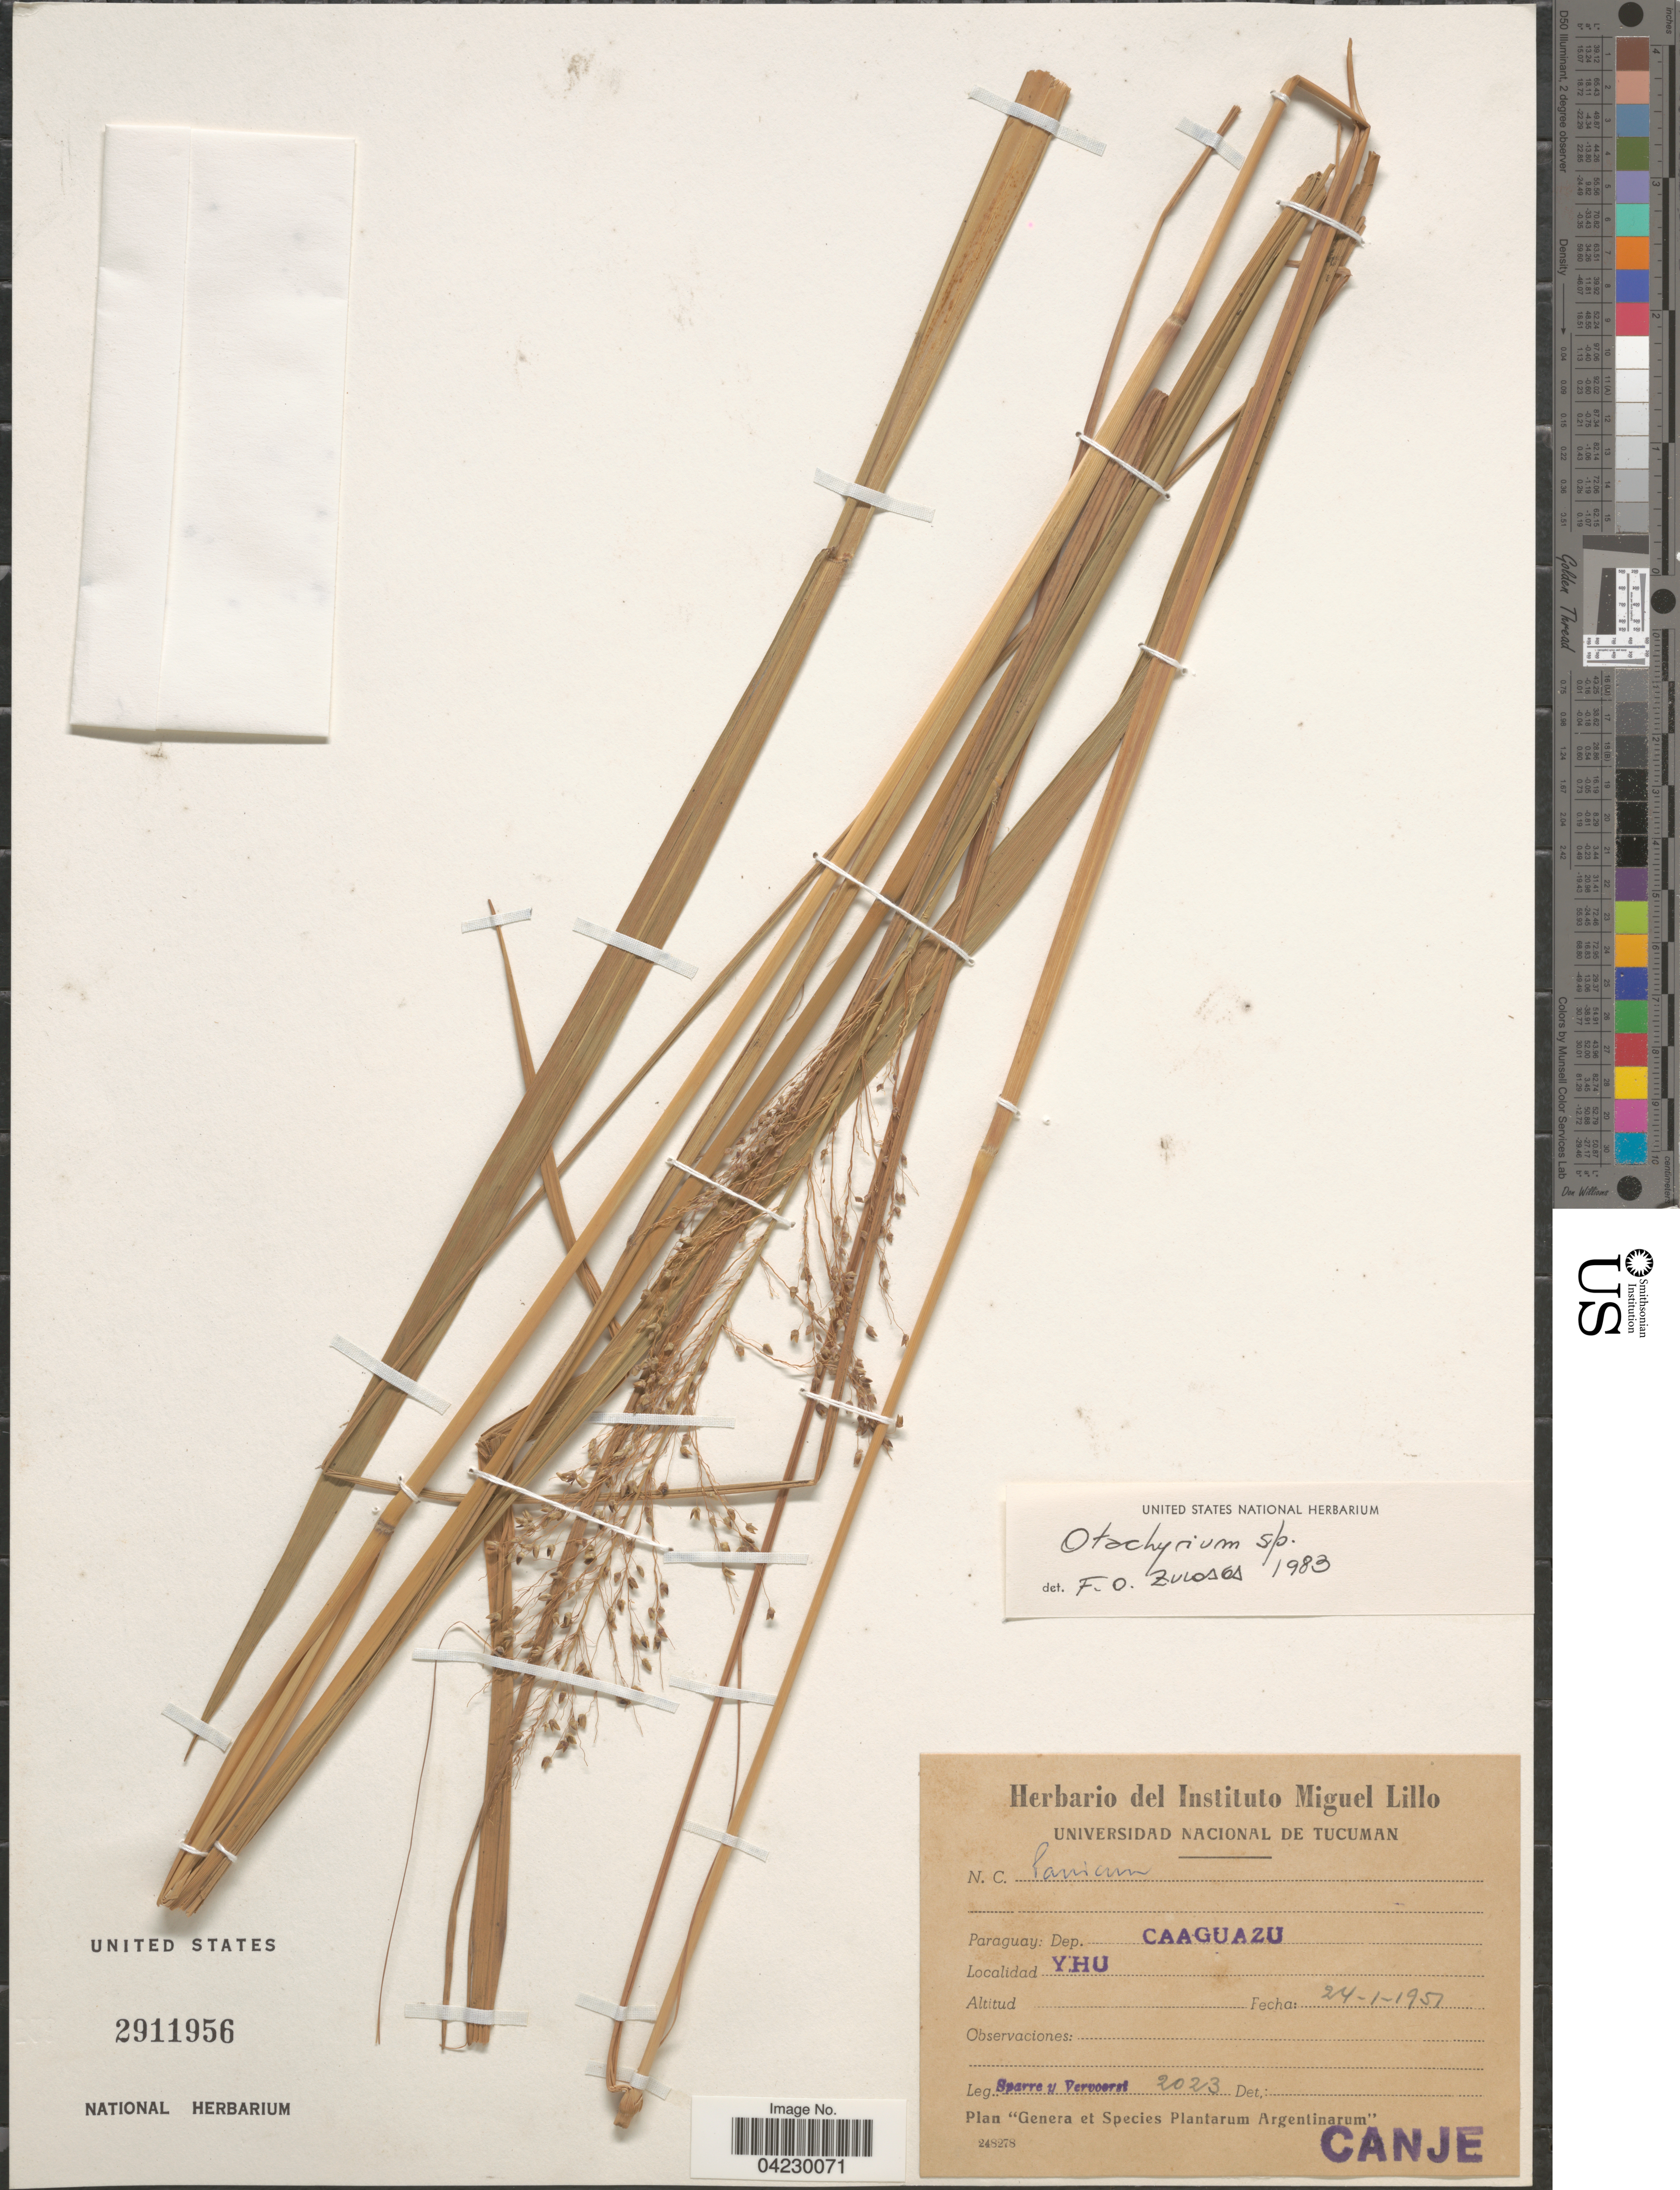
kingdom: Plantae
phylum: Tracheophyta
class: Liliopsida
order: Poales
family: Poaceae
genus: Otachyrium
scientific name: Otachyrium sp.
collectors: Sparre & Vervoorst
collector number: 2023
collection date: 1951-01-24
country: Paraguay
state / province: Caaguazu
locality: Dep. Caaguazu. Yhu.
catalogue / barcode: US 2911956